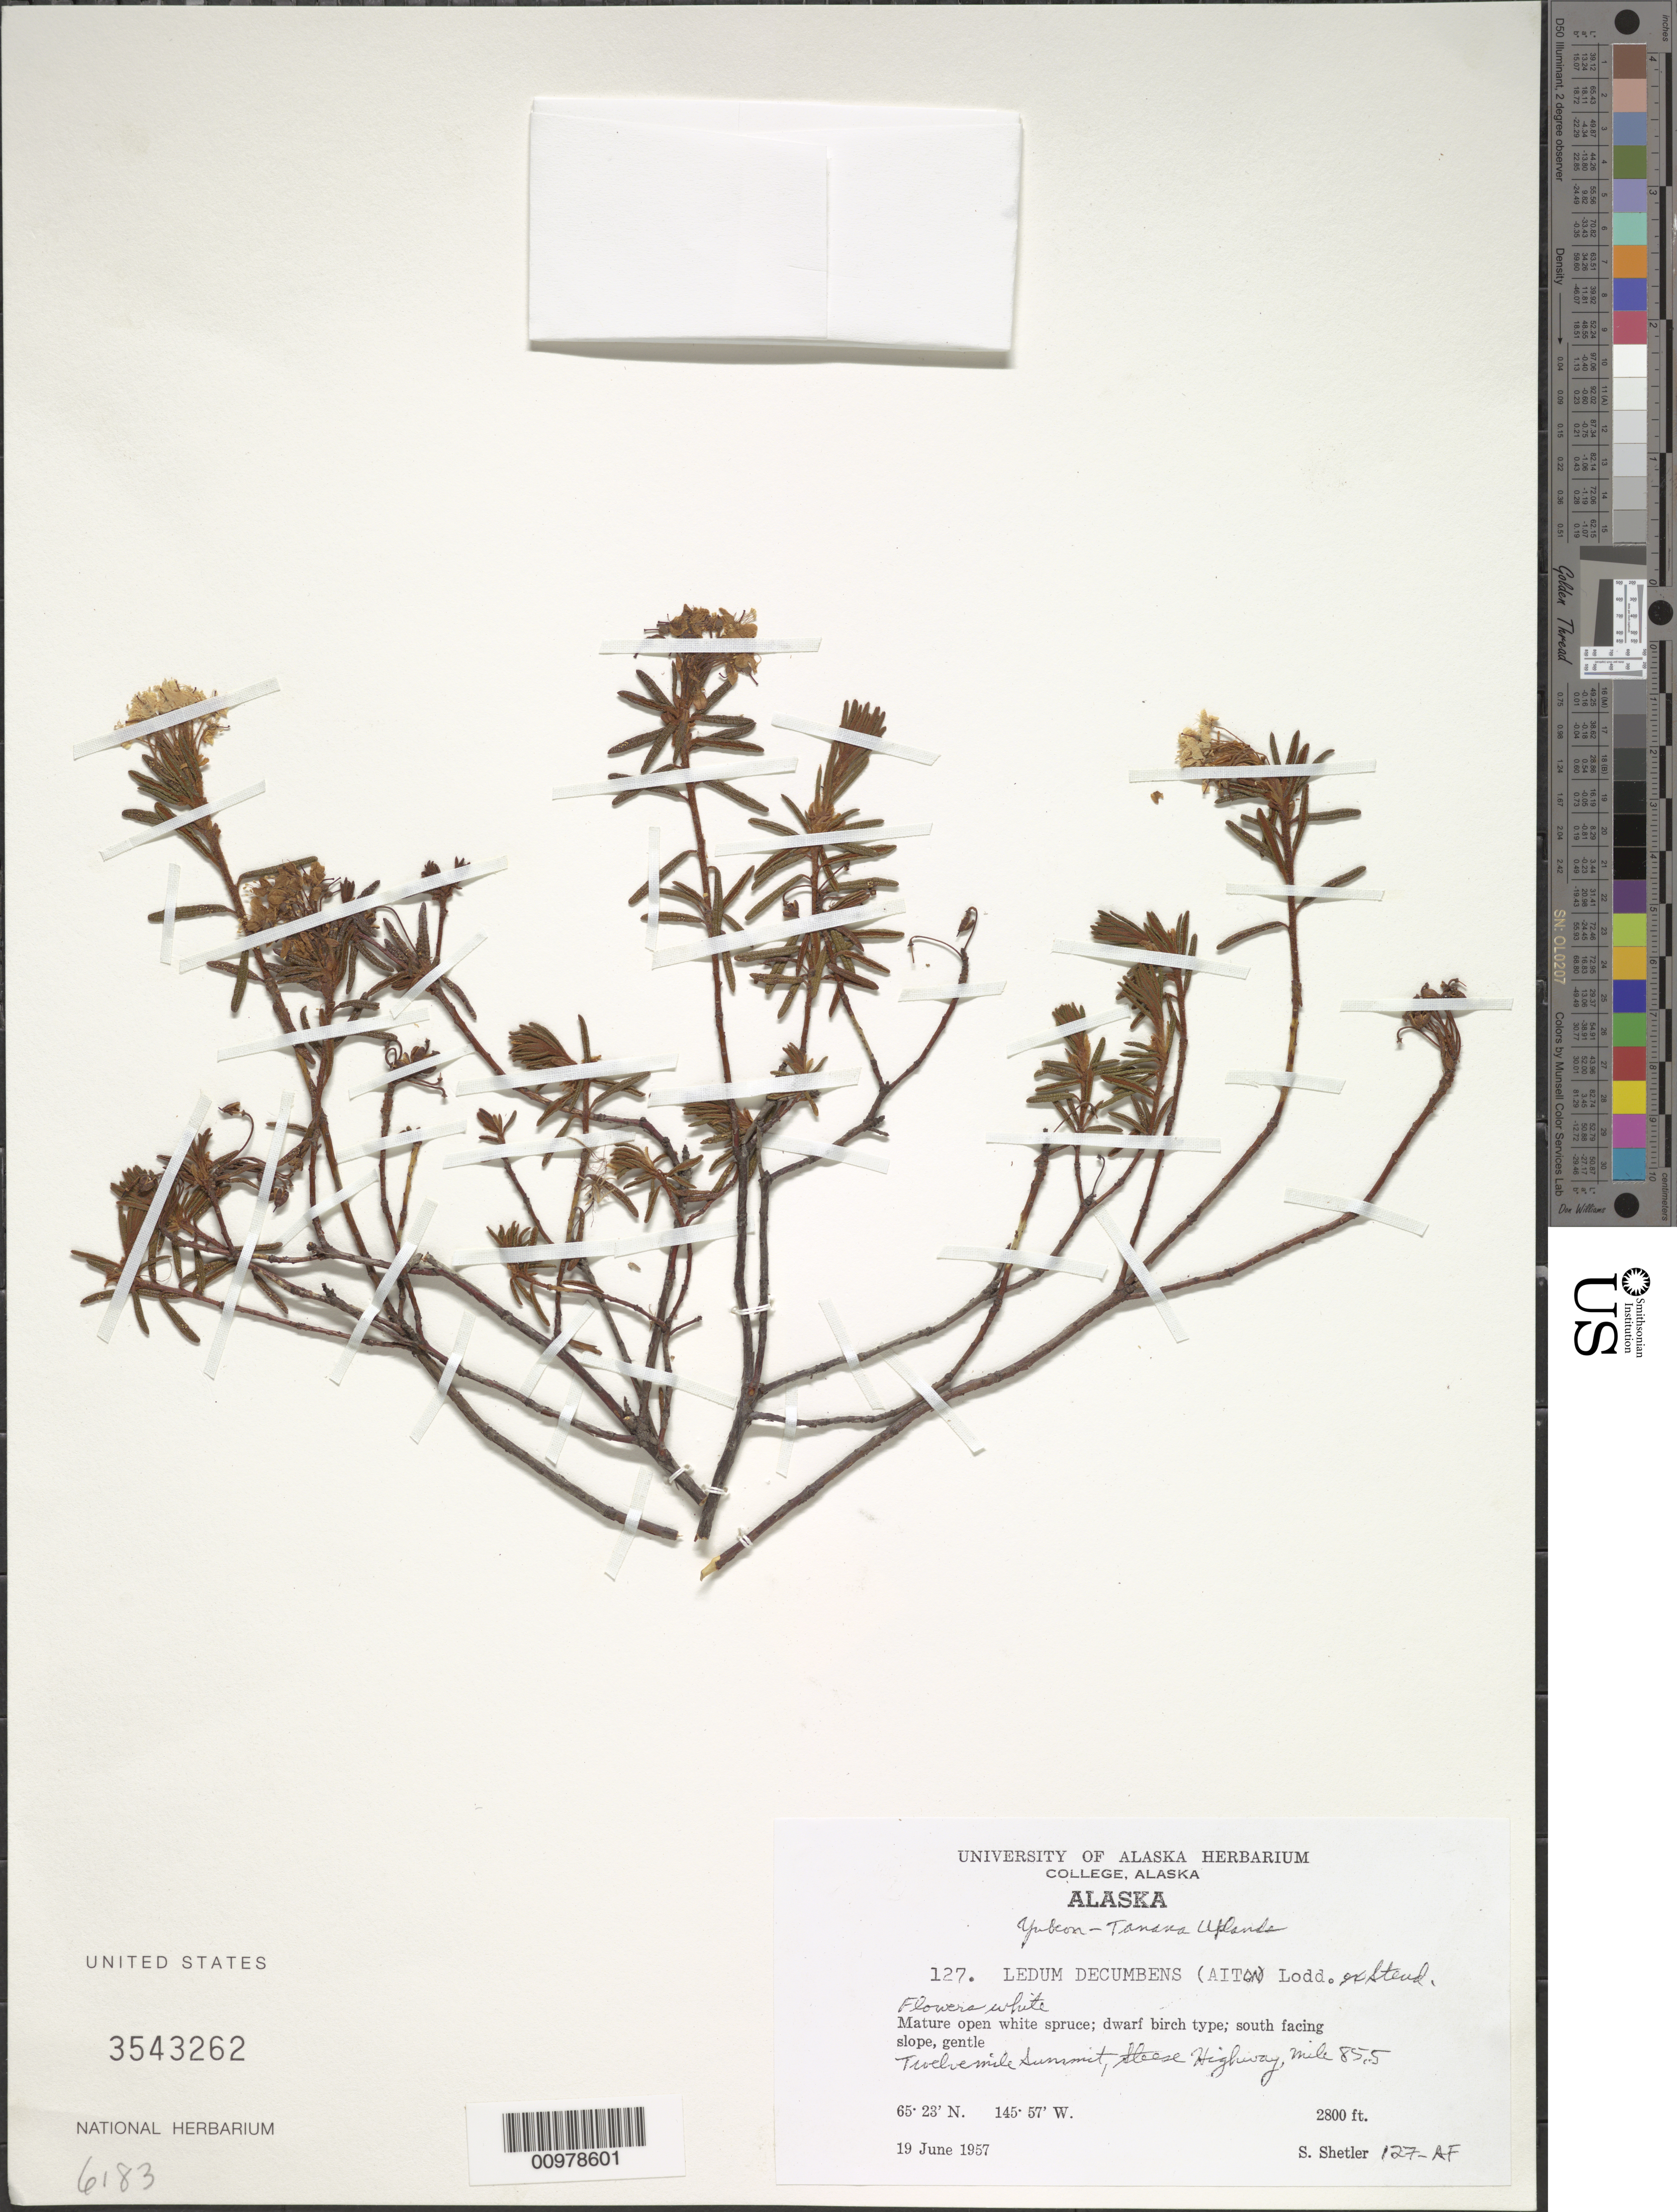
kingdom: Plantae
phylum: Tracheophyta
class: Magnoliopsida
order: Ericales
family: Ericaceae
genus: Ledum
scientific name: Ledum palustre subsp. decumbens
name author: (Aiton) Hultén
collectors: S. Shetler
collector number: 127-AF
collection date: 1957-06-19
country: United States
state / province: Alaska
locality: Yubcon-Tanara Uplands, Twelvemile summit, Steese Highway, mile 85.5.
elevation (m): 853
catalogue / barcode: US 3543262